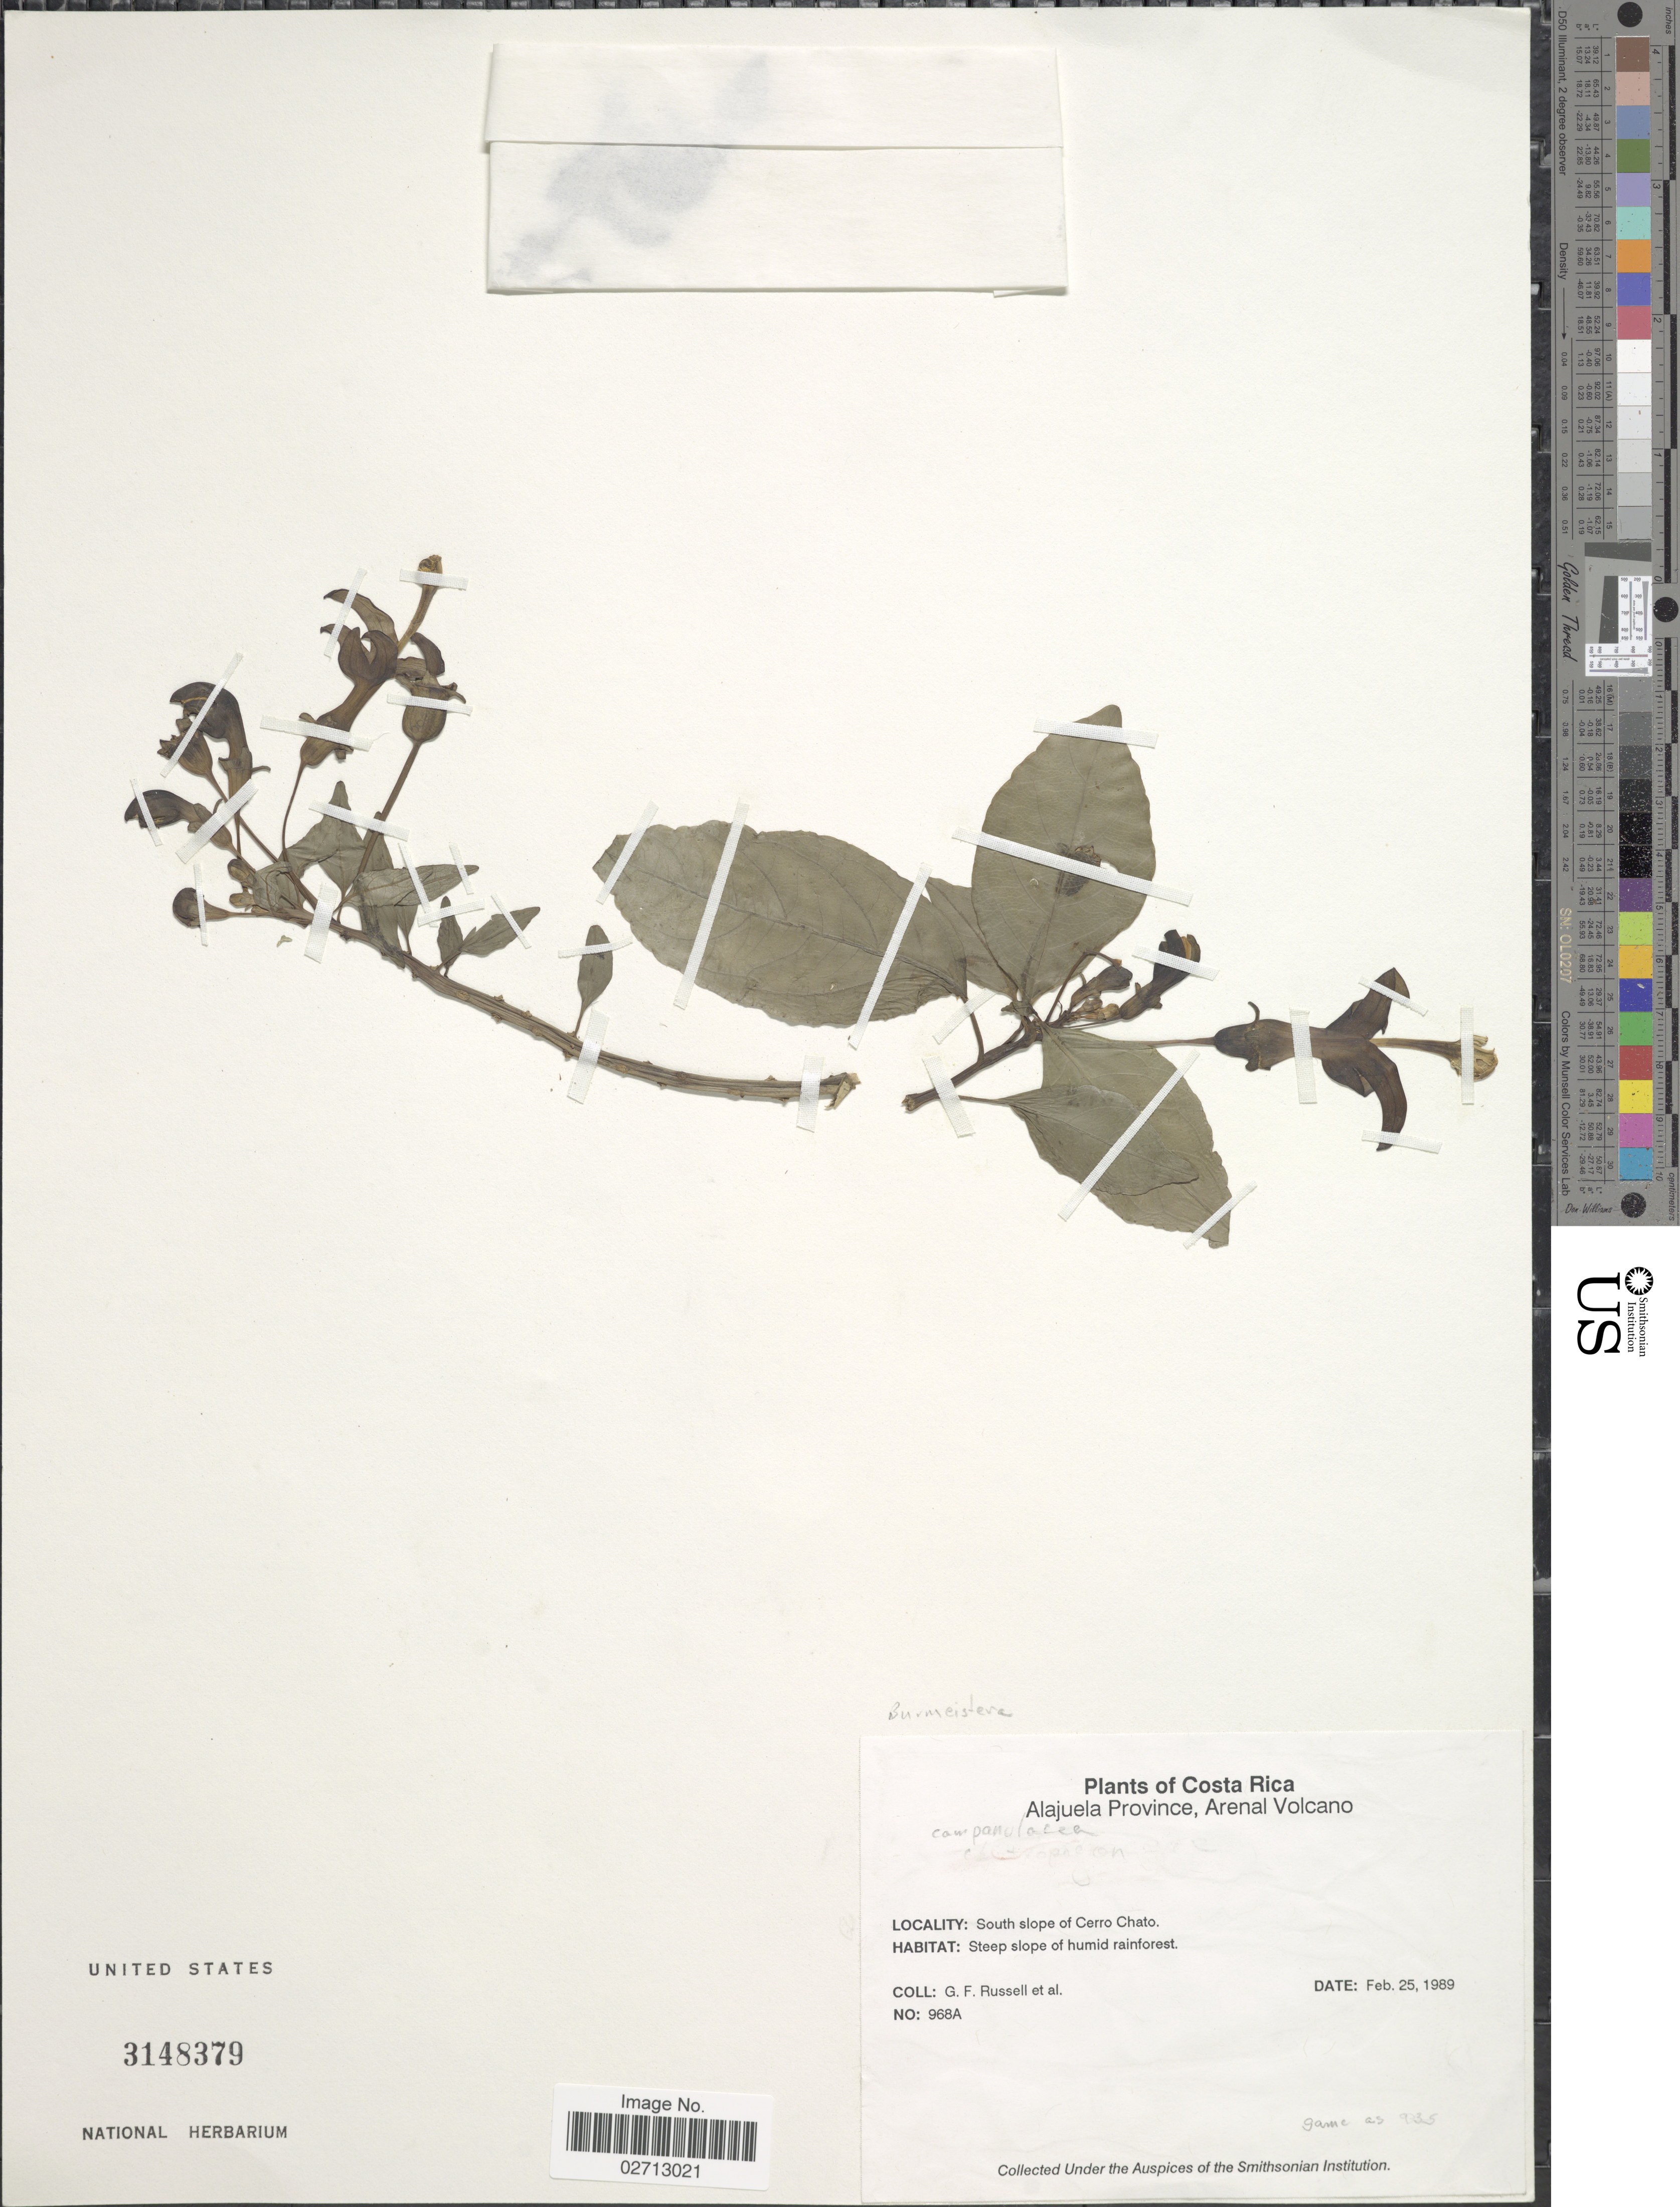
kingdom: Plantae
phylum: Tracheophyta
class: Magnoliopsida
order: Asterales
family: Campanulaceae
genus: Burmeistera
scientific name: Burmeistera sp.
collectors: G. Russell & et al.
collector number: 968A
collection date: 1989-02-25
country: Costa Rica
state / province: Alajuela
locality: Arenal Volcano. South slope of Cerro Chato.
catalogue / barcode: US 3148379